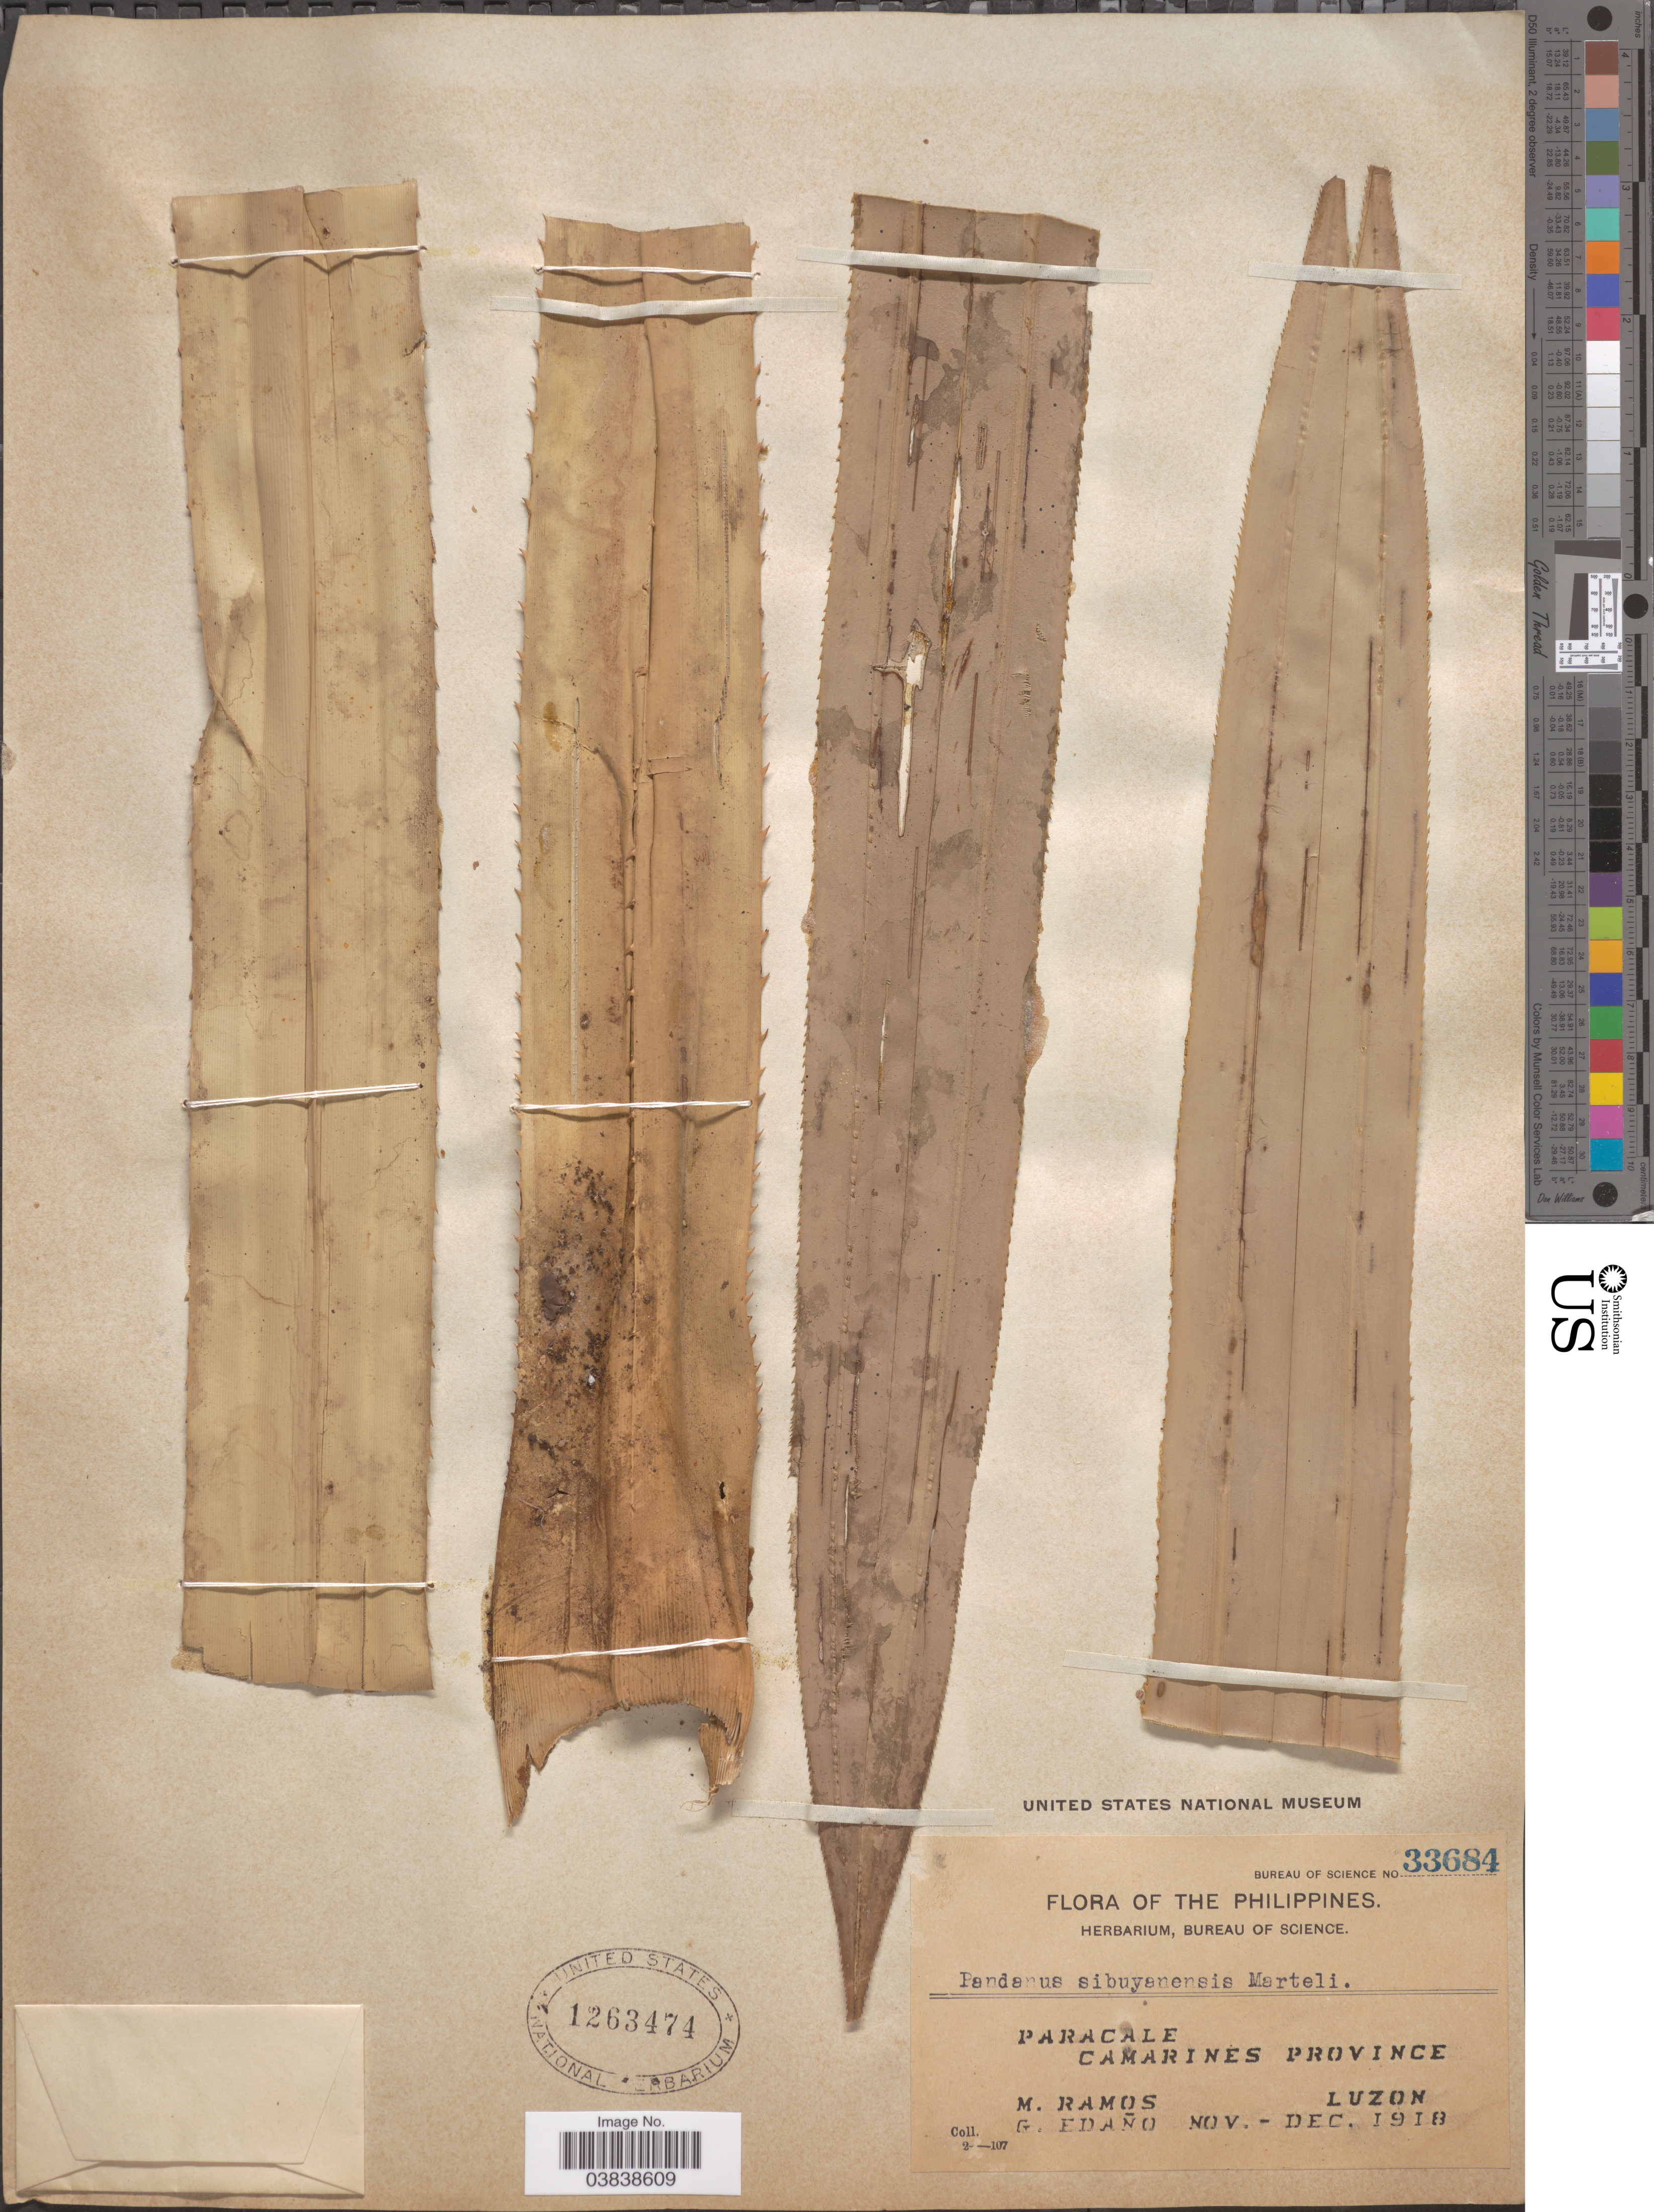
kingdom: Plantae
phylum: Tracheophyta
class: Liliopsida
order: Pandanales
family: Pandanaceae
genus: Pandanus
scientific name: Pandanus sibuyanensis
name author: Martelli in Elmer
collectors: M. Ramos & G. Edaño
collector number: Bureau of Science 33684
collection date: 1918-11/1918-12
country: Philippines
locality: Paracale, Camarines Province, Luzon.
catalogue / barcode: US 1263474